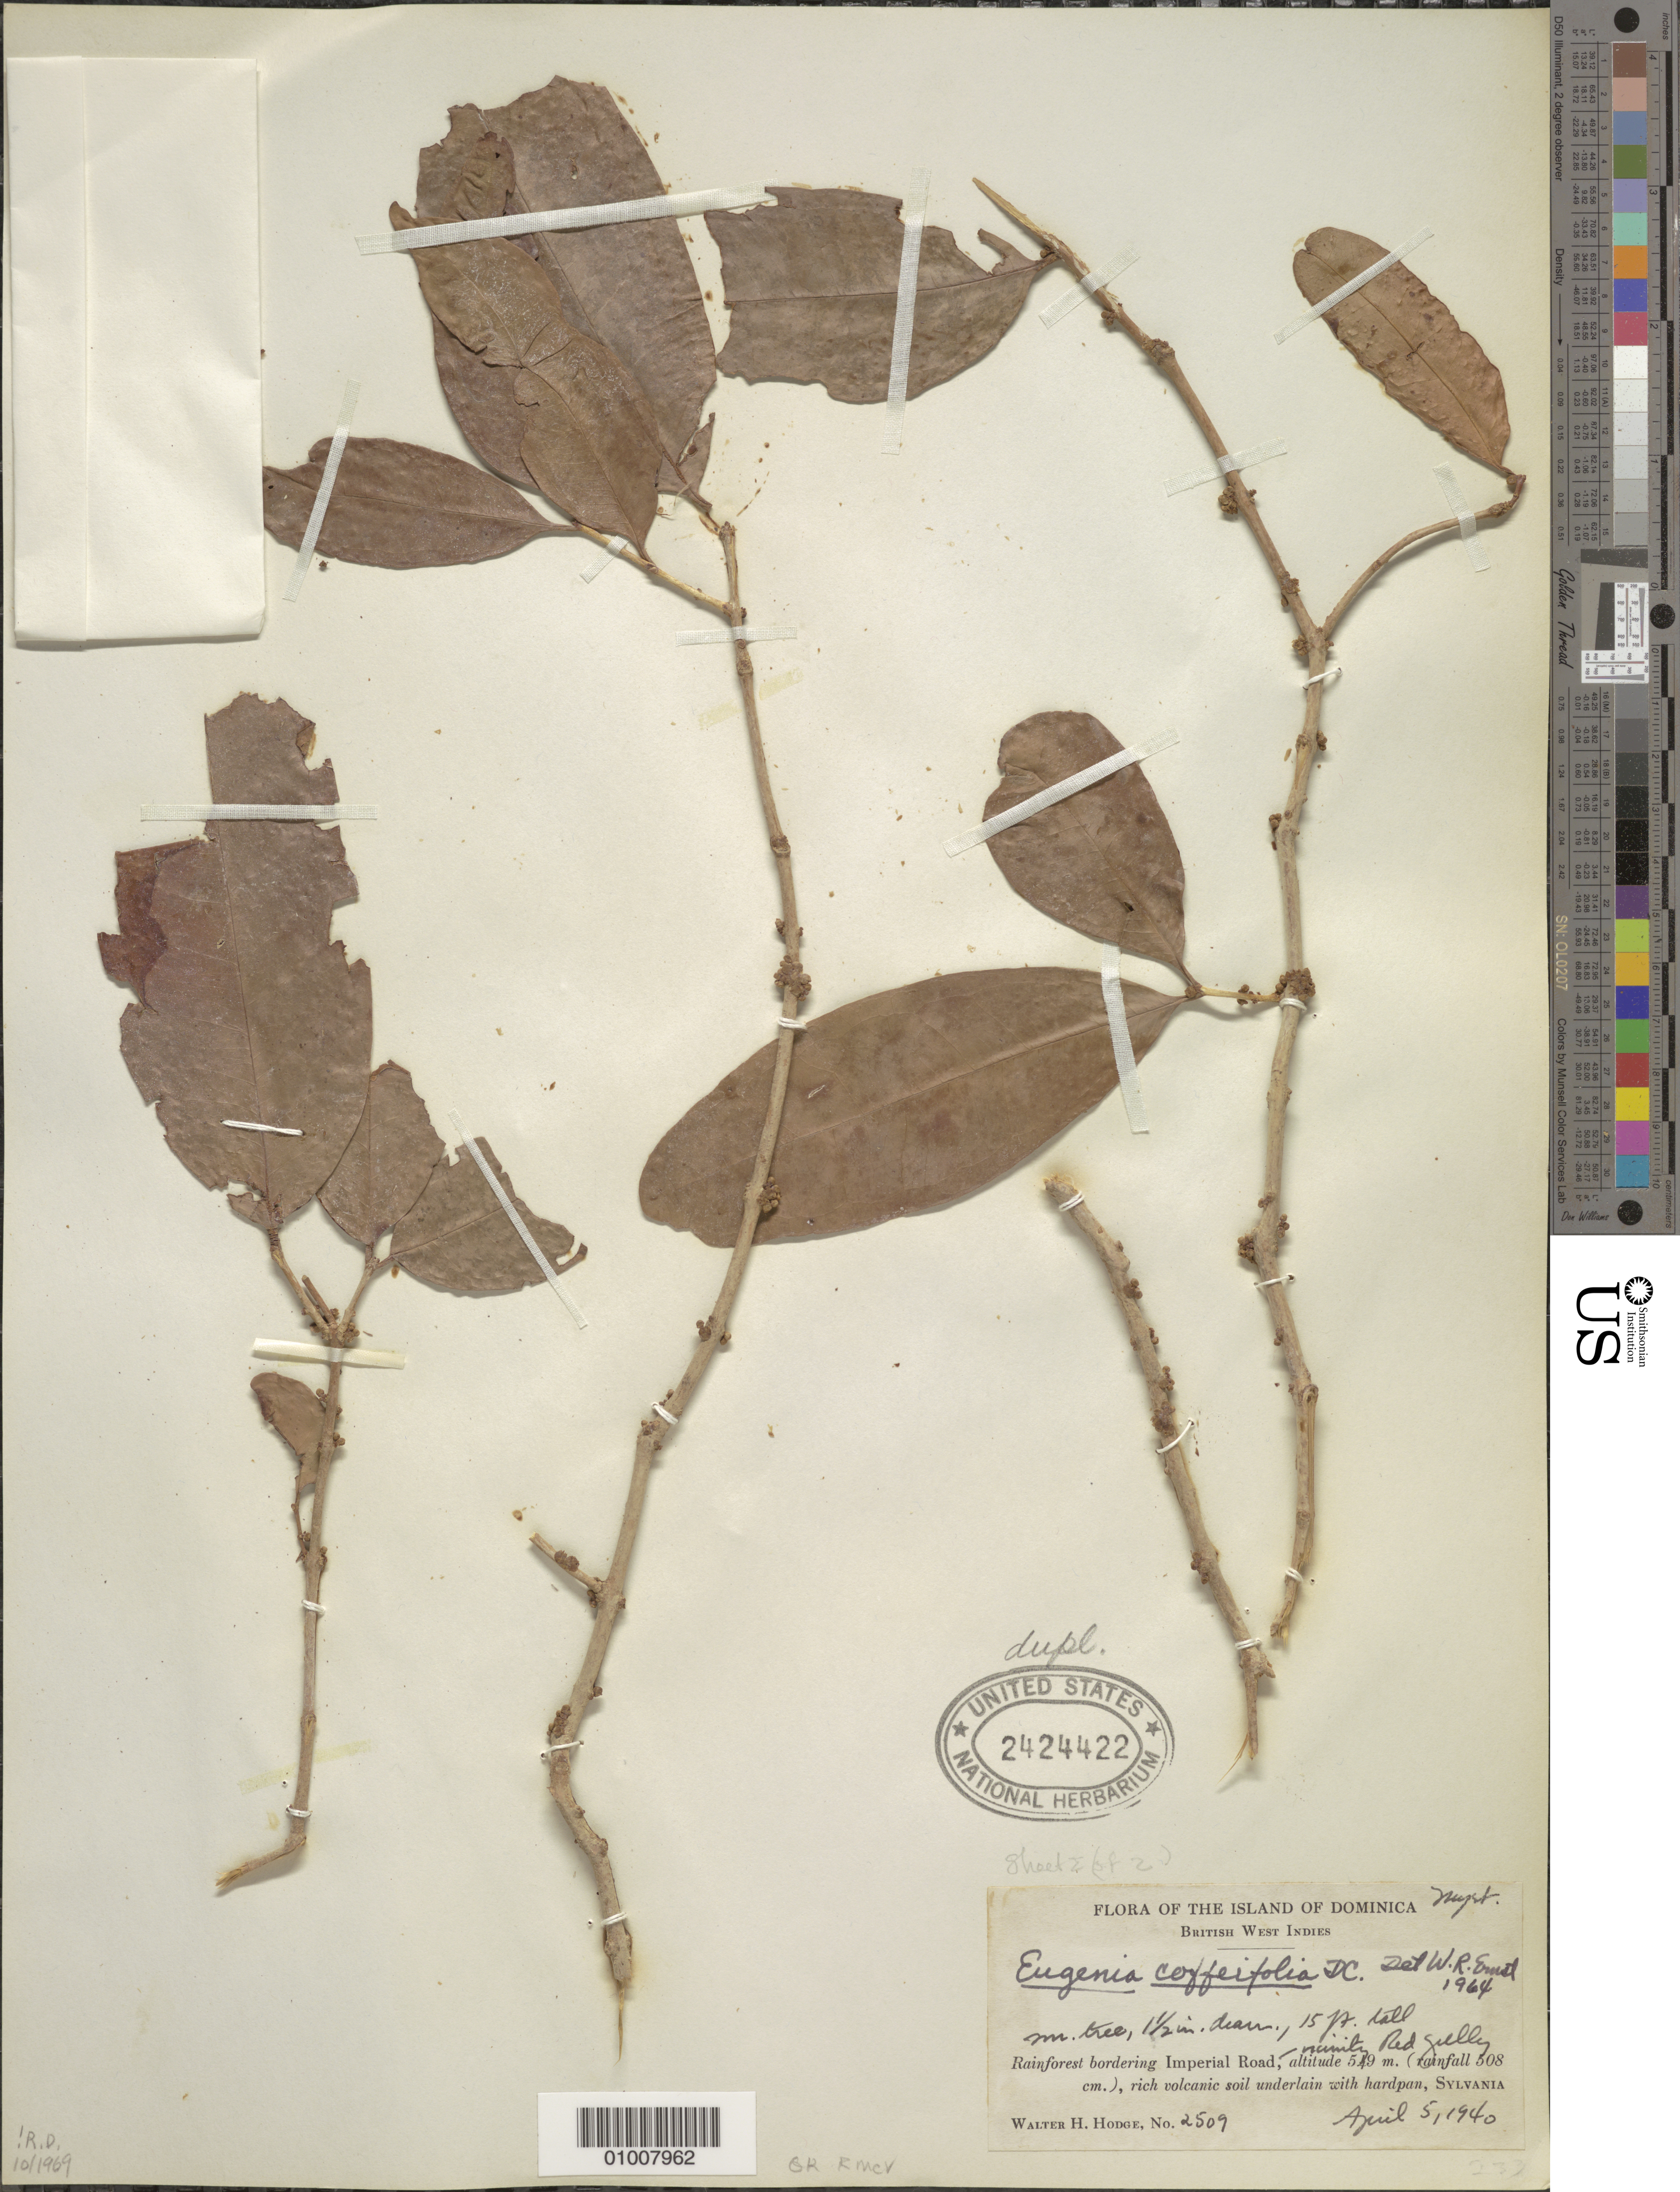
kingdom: Plantae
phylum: Tracheophyta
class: Magnoliopsida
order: Myrtales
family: Myrtaceae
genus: Eugenia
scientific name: Eugenia coffeifolia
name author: DC.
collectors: W. Hodge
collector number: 2509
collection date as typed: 05 Apr 1940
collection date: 1940-04-05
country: Dominica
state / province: St. George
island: Dominica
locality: Along Imperial Road, vicinity of Red Gully; SYLVANIA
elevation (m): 549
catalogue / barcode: US 2424422